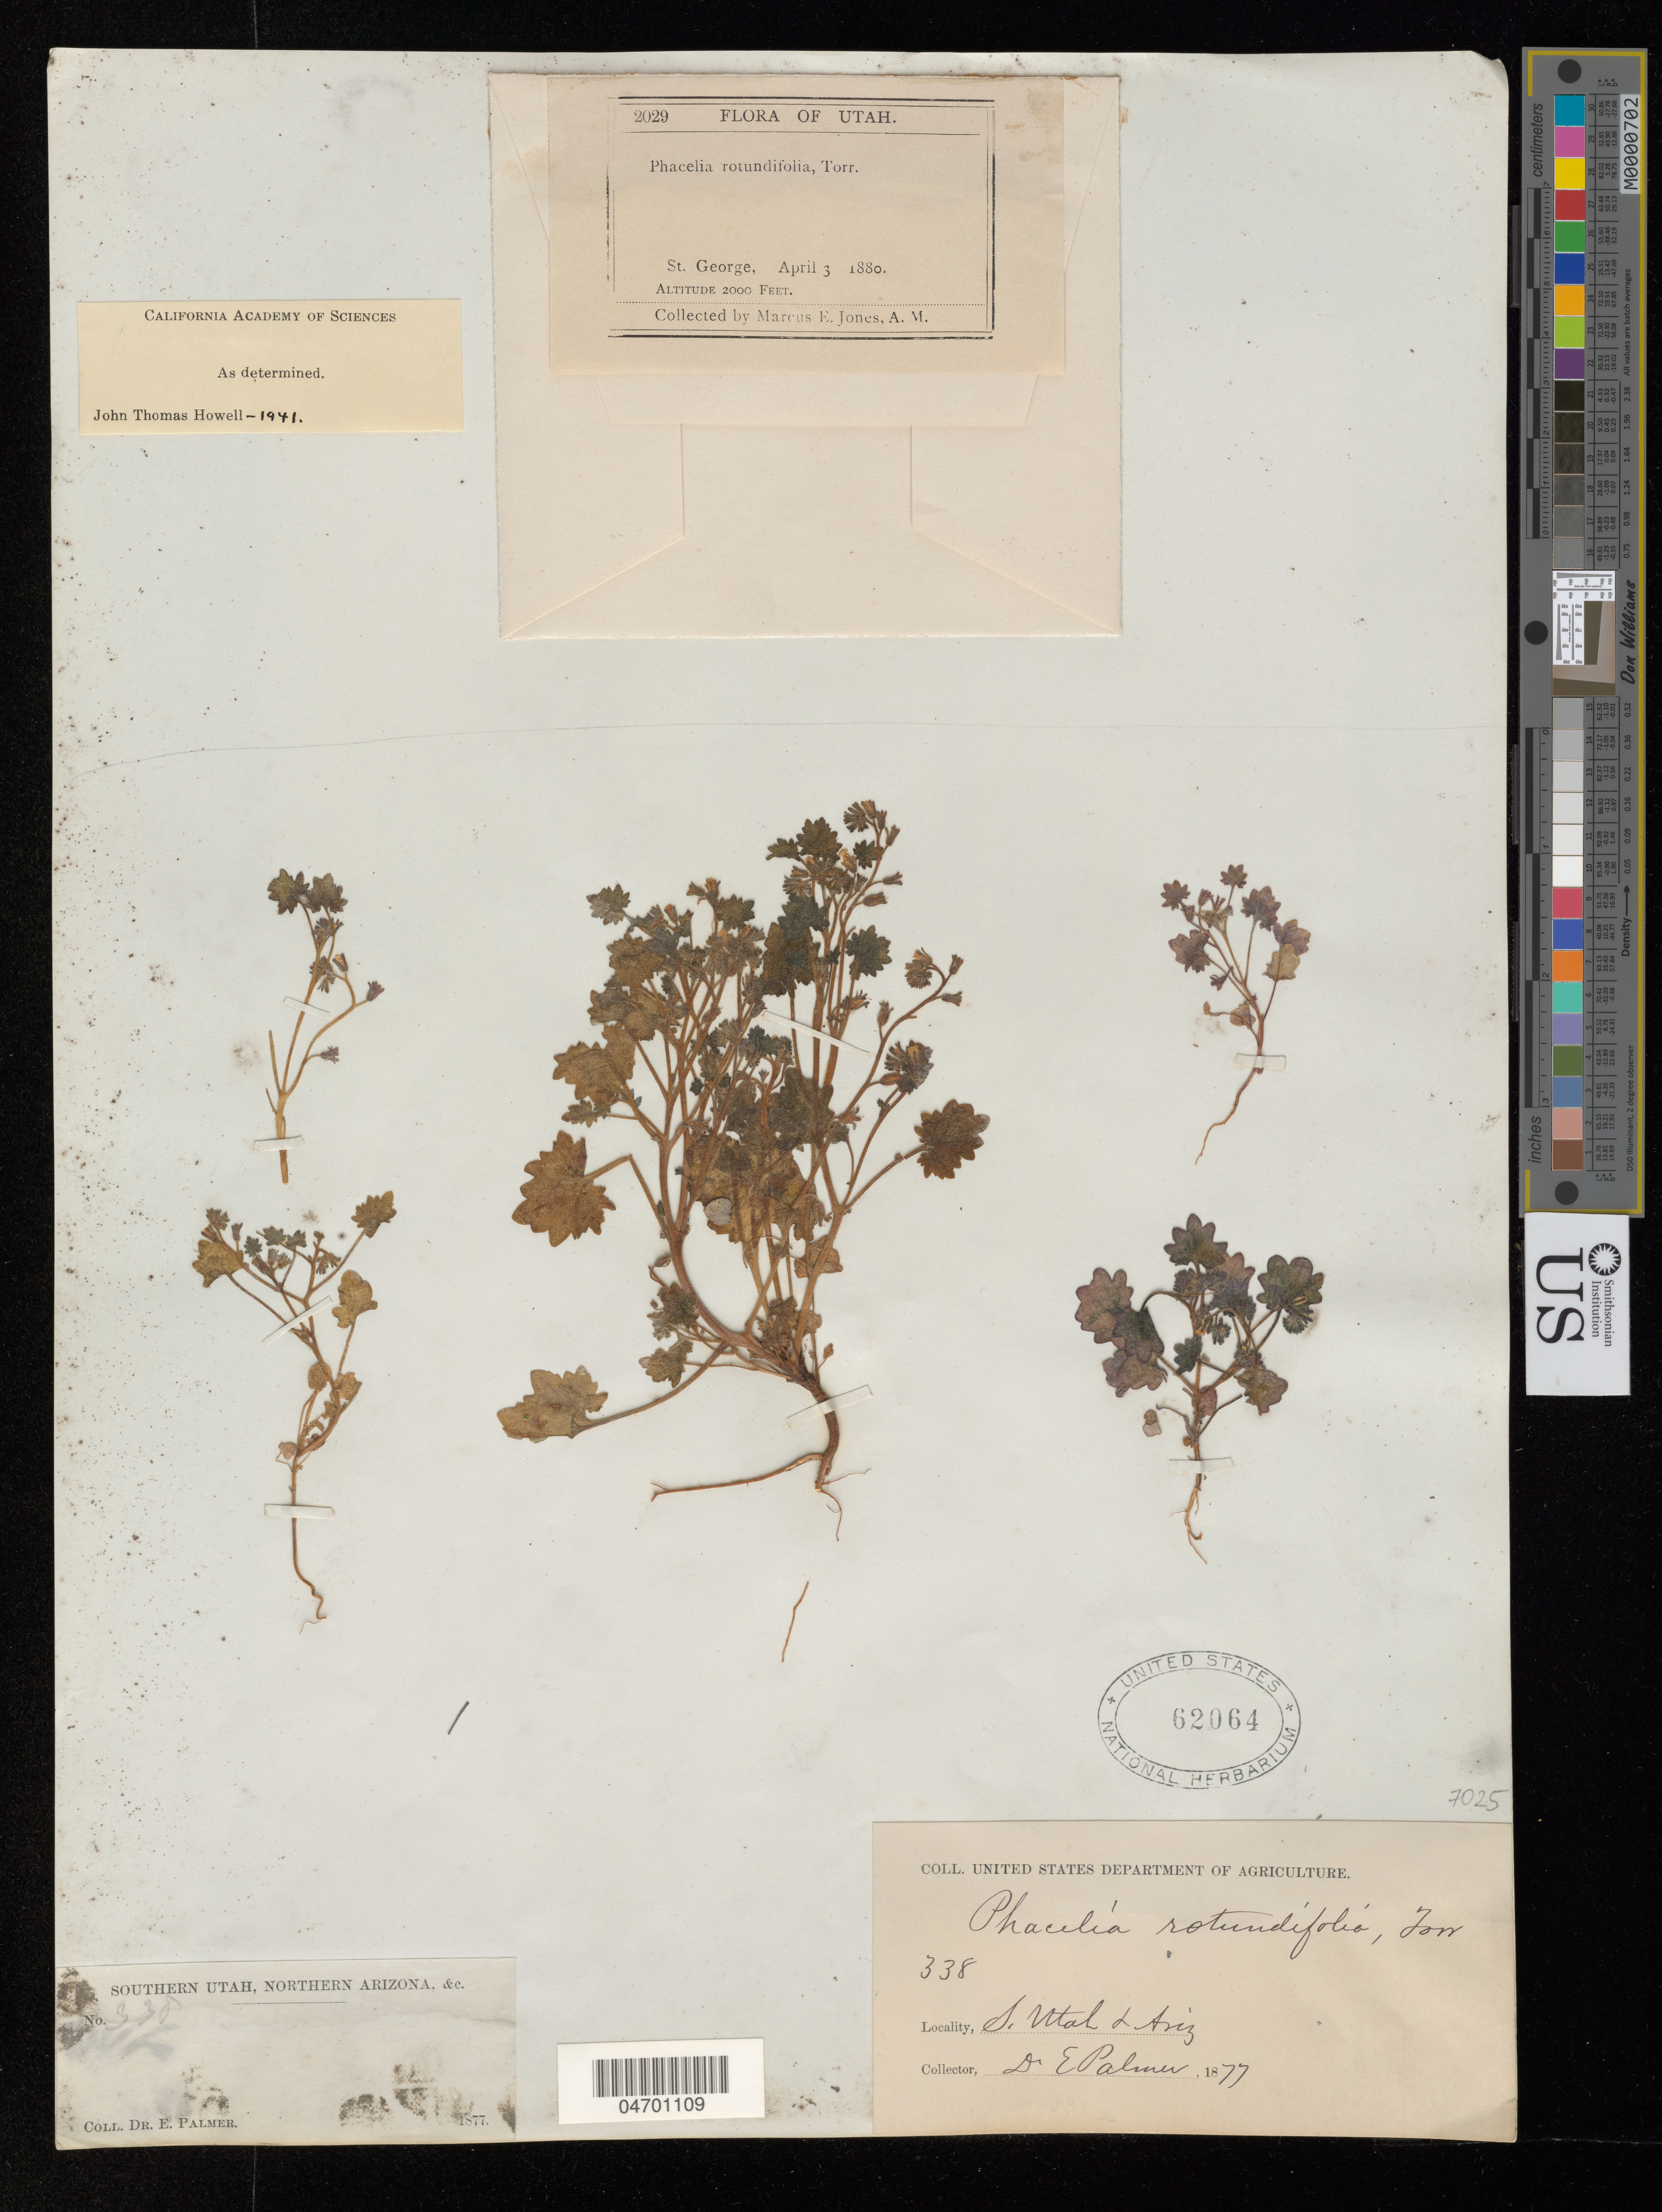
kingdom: Plantae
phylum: Tracheophyta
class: Magnoliopsida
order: Boraginales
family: Hydrophyllaceae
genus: Phacelia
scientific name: Phacelia rotundifolia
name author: Torr. ex S. Watson in C. King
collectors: E. Palmer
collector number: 38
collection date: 1877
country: United States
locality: Southern Utah, Northern Arizona, &c.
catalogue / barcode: US 62064-2